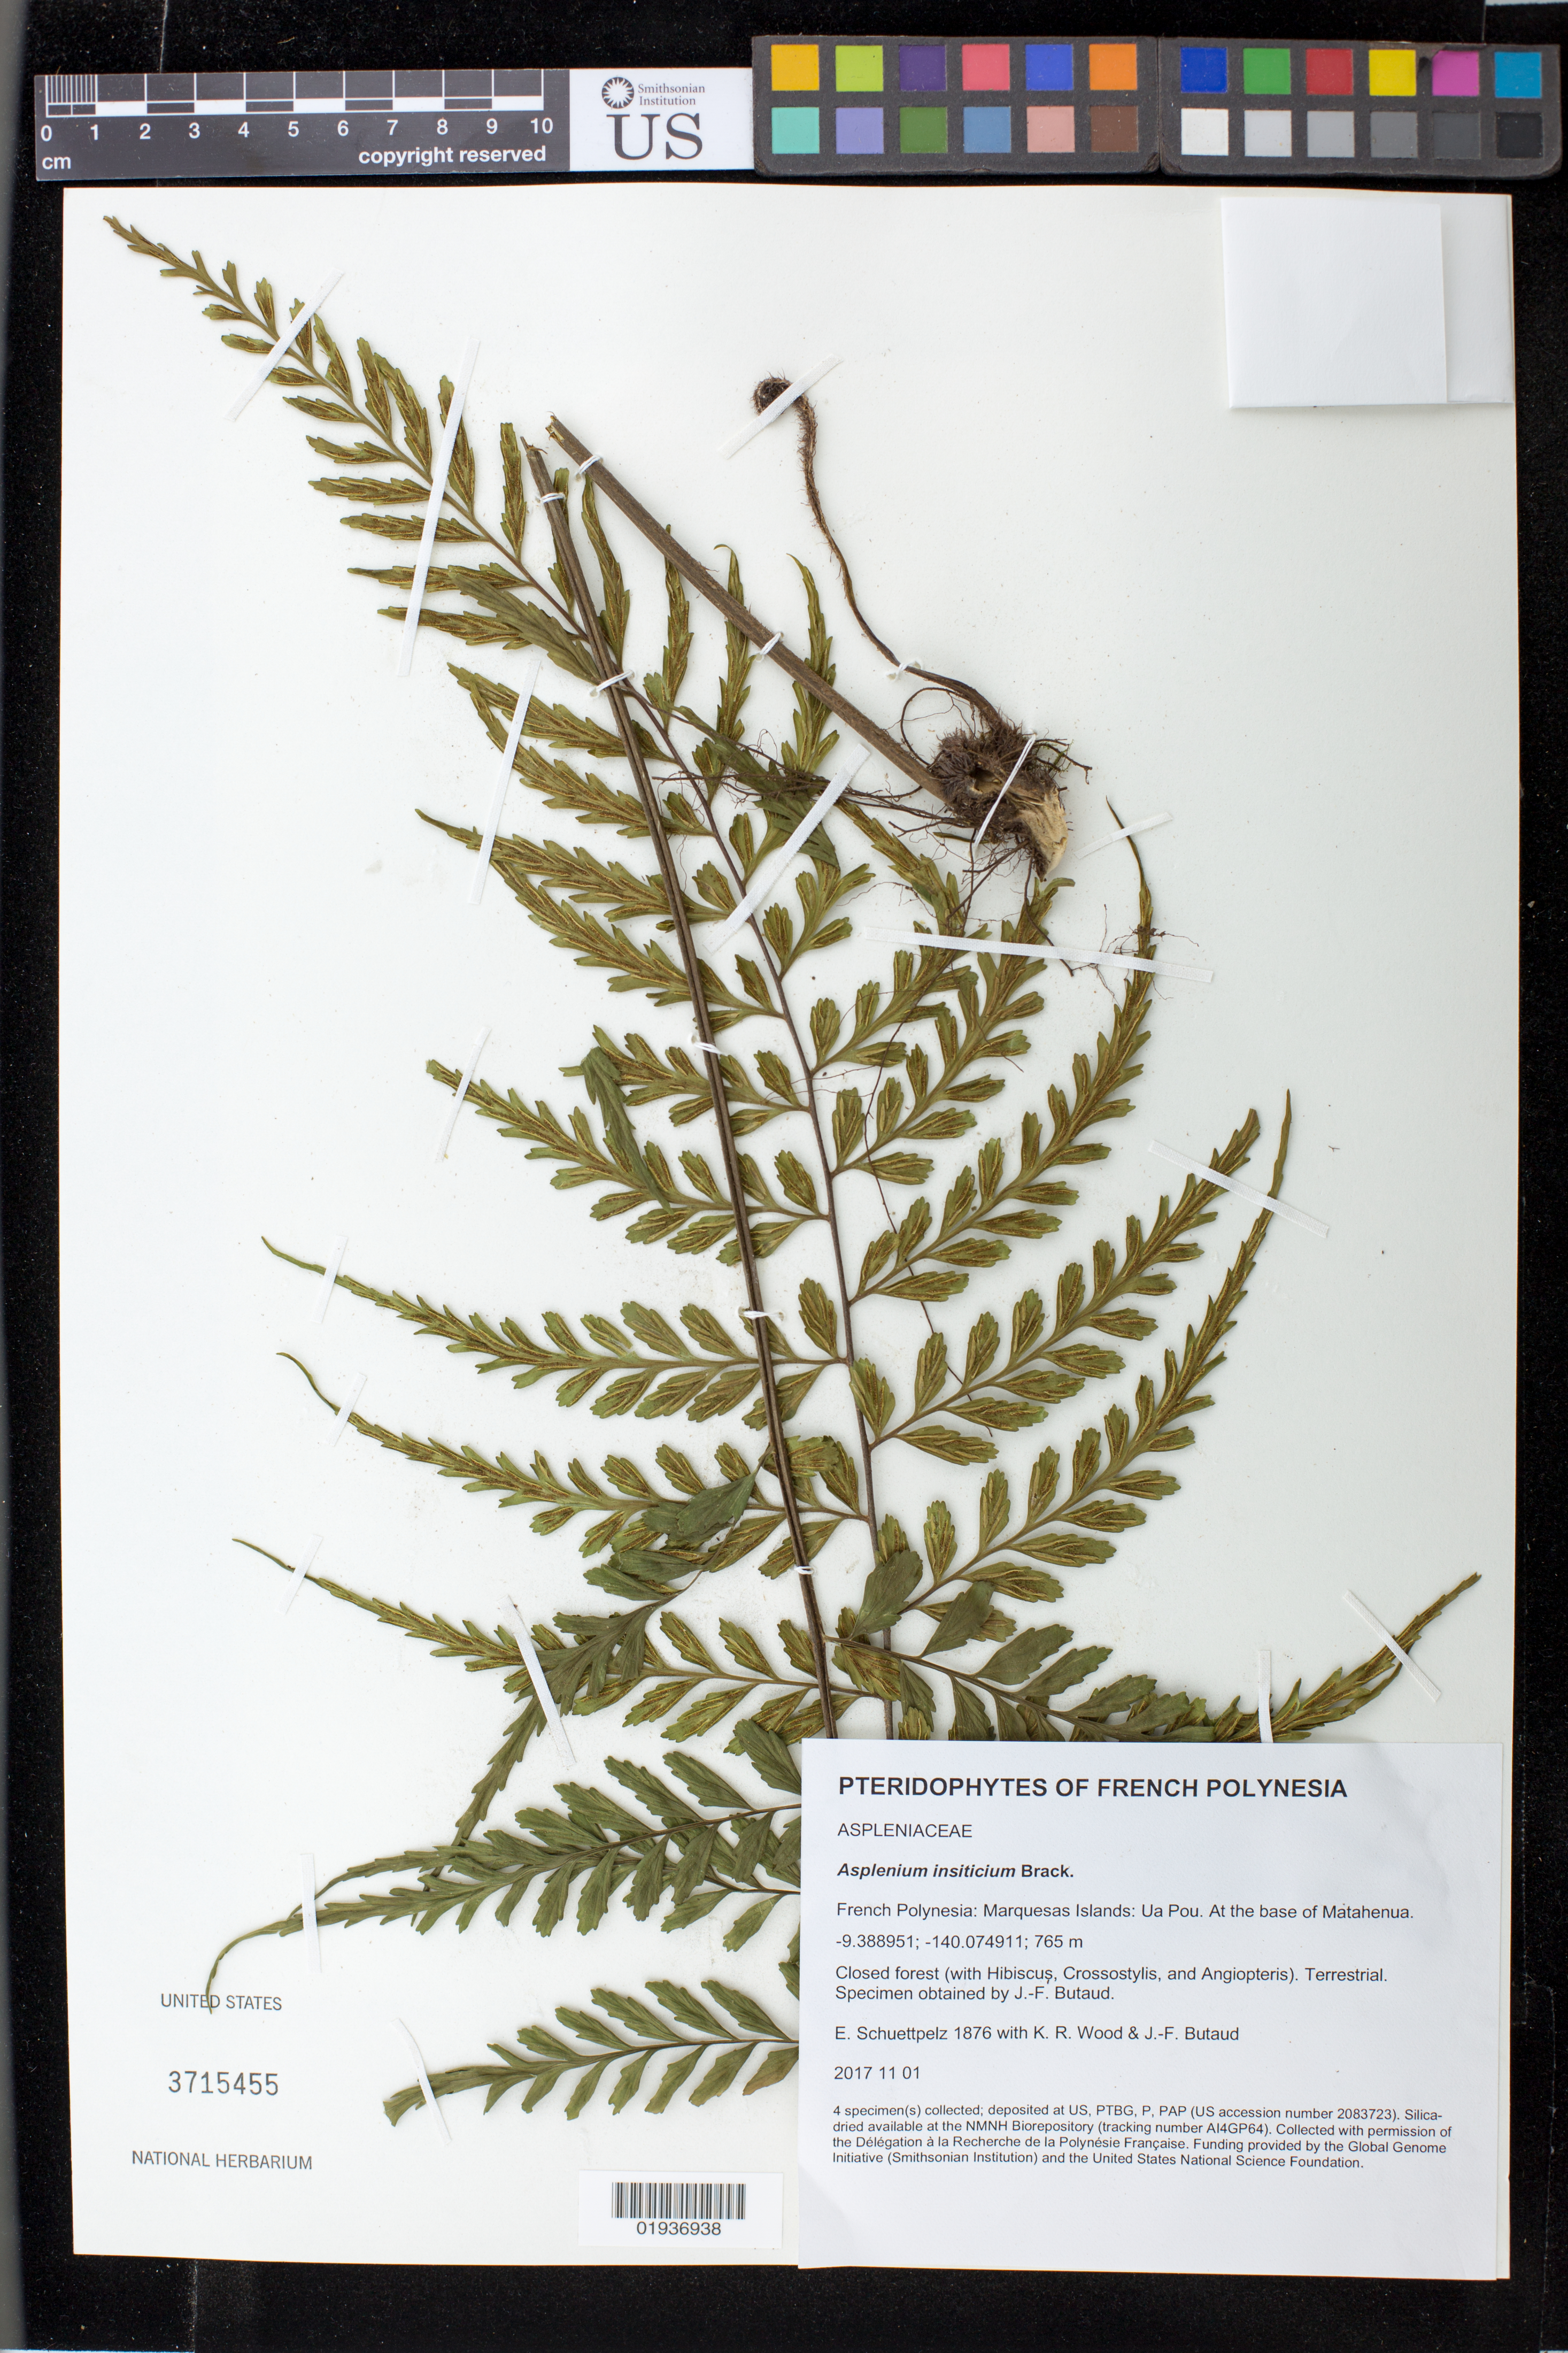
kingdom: Plantae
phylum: Tracheophyta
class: Polypodiopsida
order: Polypodiales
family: Thelypteridaceae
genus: Coryphopteris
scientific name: Coryphopteris quaylei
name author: (E.D. Br.) Holttum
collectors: E. Schuettpelz, K. R. Wood & J. -F. Butaud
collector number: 1875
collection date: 2017-11-01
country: French Polynesia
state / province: Marquesas Islands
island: Ua Pou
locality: Between Oave and Matahenua.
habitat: Open forest (with Crossostylis, Alsophila, and Polyscias).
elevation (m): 910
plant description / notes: Collected with permission of the Délégation à la Recherche de la Polynésie Française. Funding provided by the Global Genome Initiative (Smithsonian Institution) and the United States National Science Foundation. Silica dried tissue stored at AI4GP63 in the Biorepository, Smithsonian Institution.; Specimen obtained by J.-F. Butaud.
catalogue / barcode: US 3715455